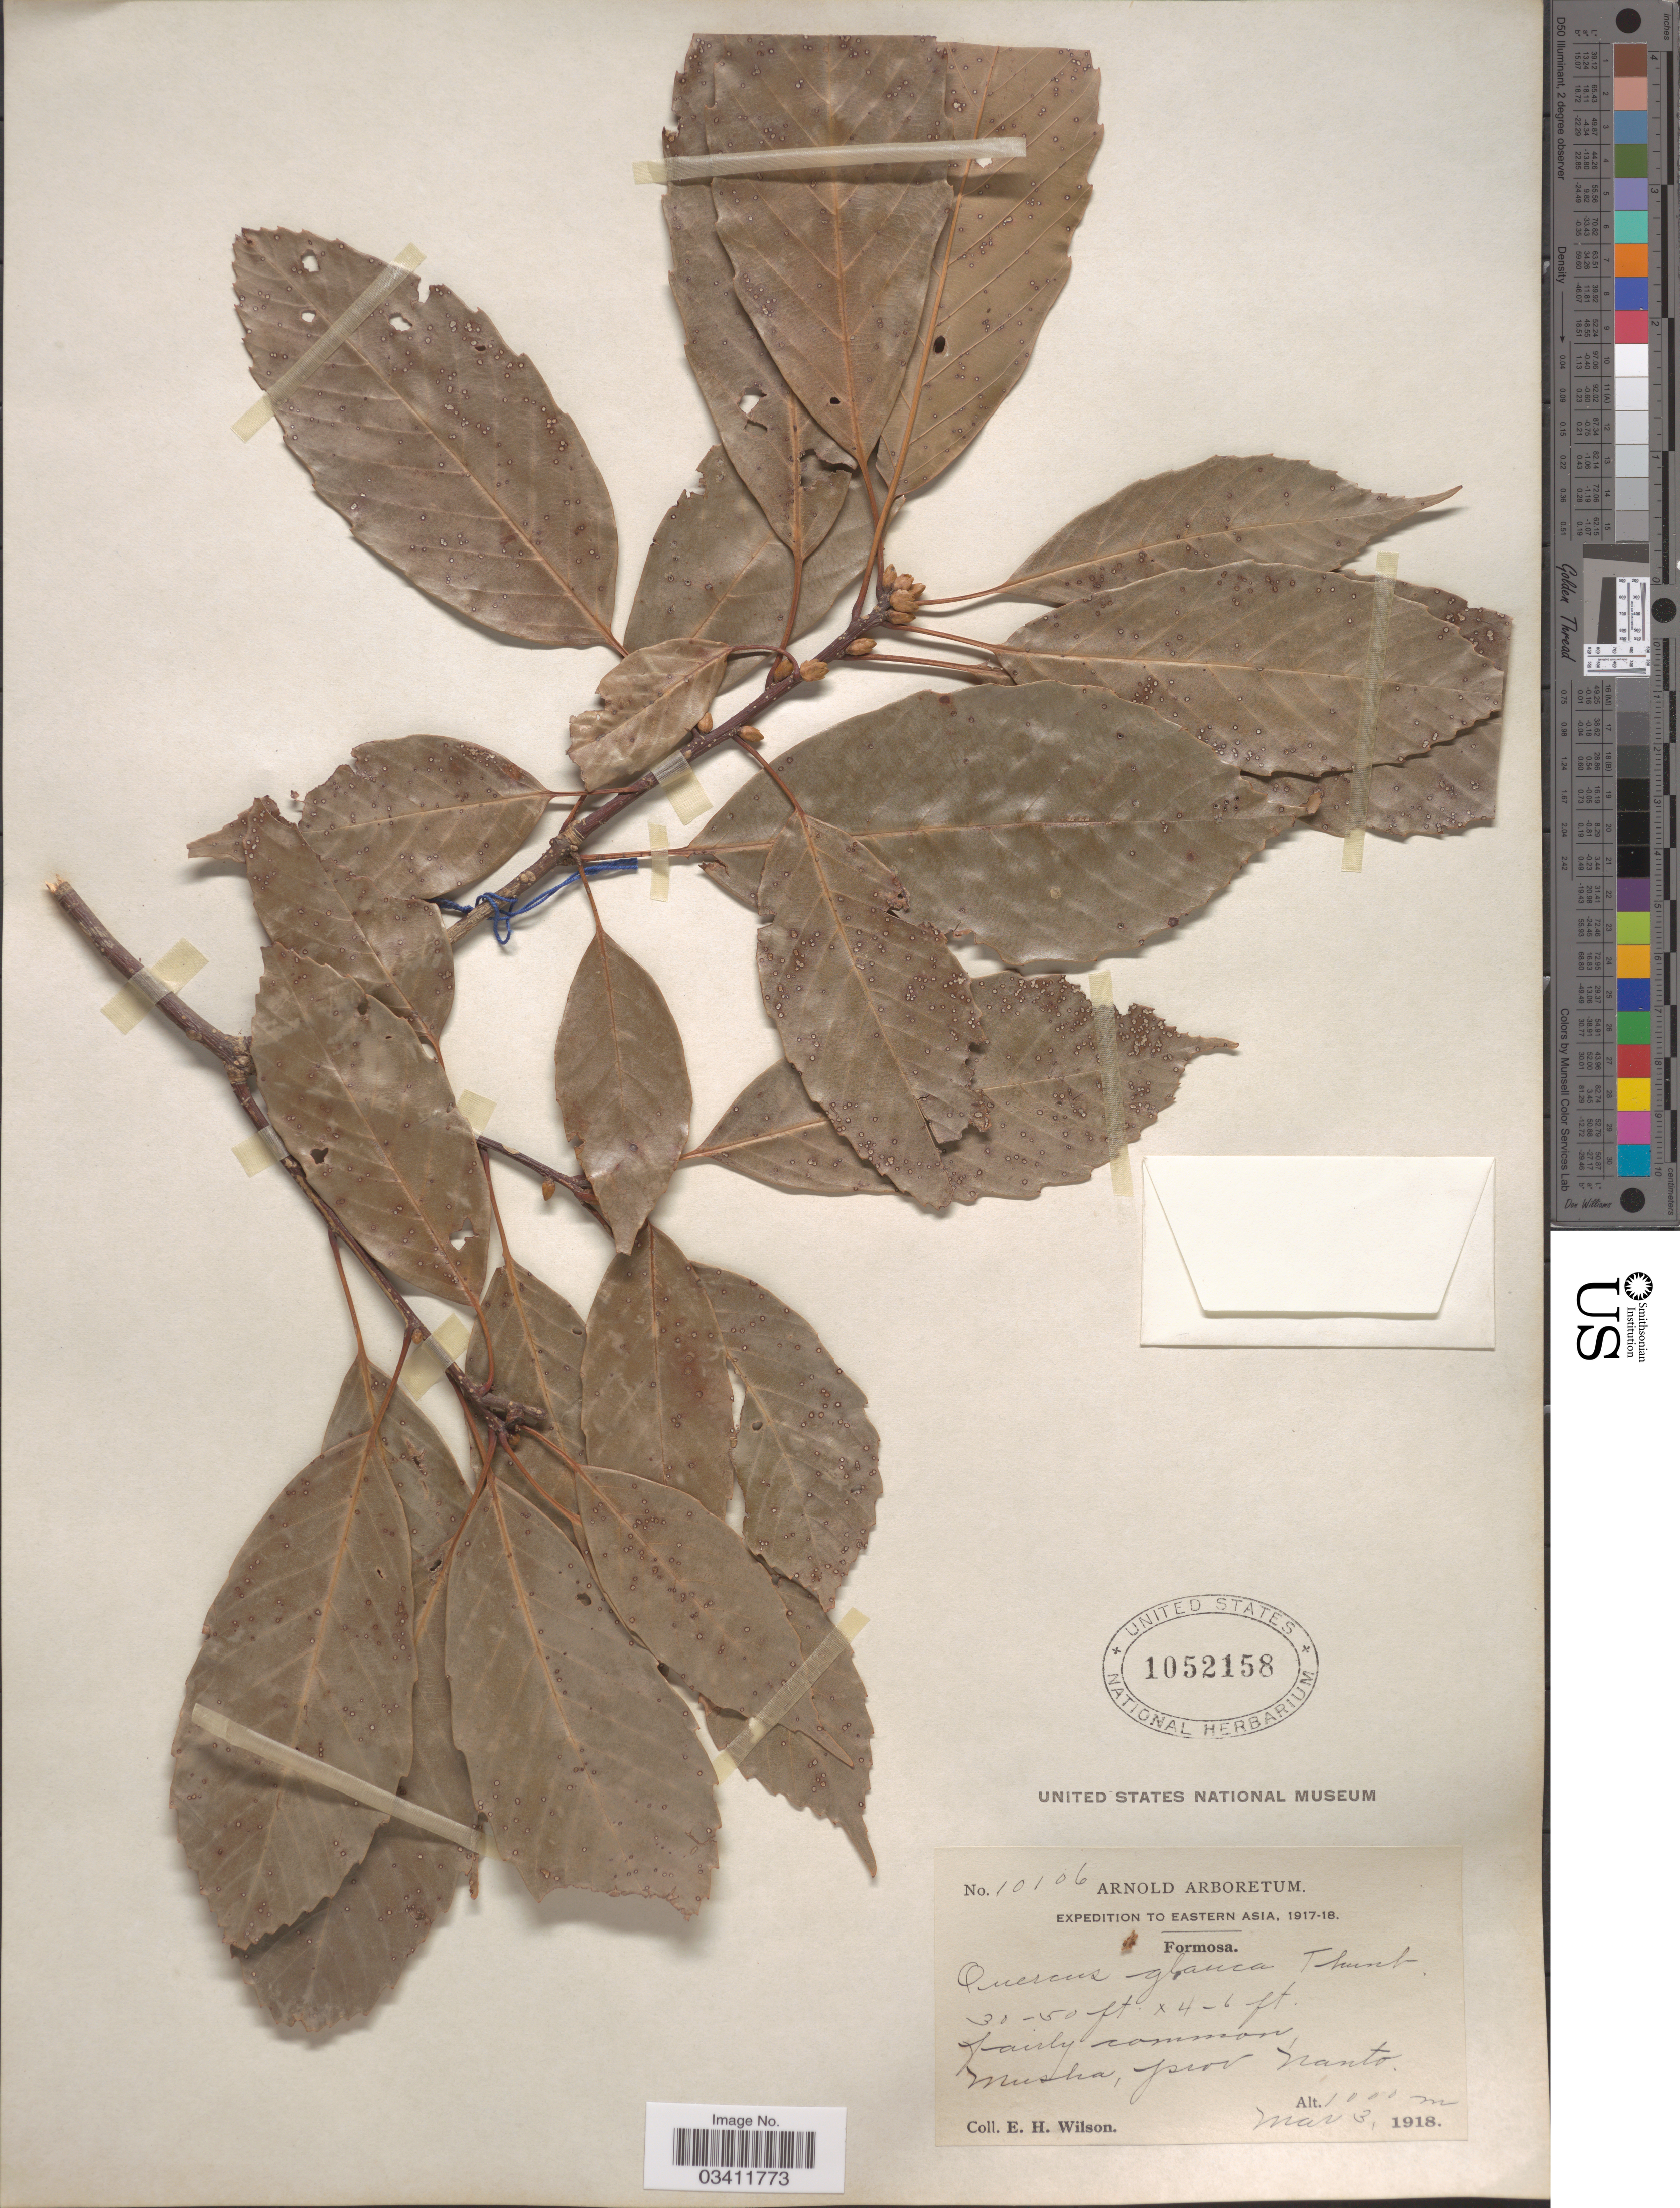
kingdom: Plantae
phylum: Tracheophyta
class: Magnoliopsida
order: Fagales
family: Fagaceae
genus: Quercus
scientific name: Quercus glauca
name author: Thunb.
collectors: E. Wilson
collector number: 10106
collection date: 1918-03-03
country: Taiwan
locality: Formosa. Musha, prov Nanto.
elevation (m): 1000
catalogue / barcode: US 1052158